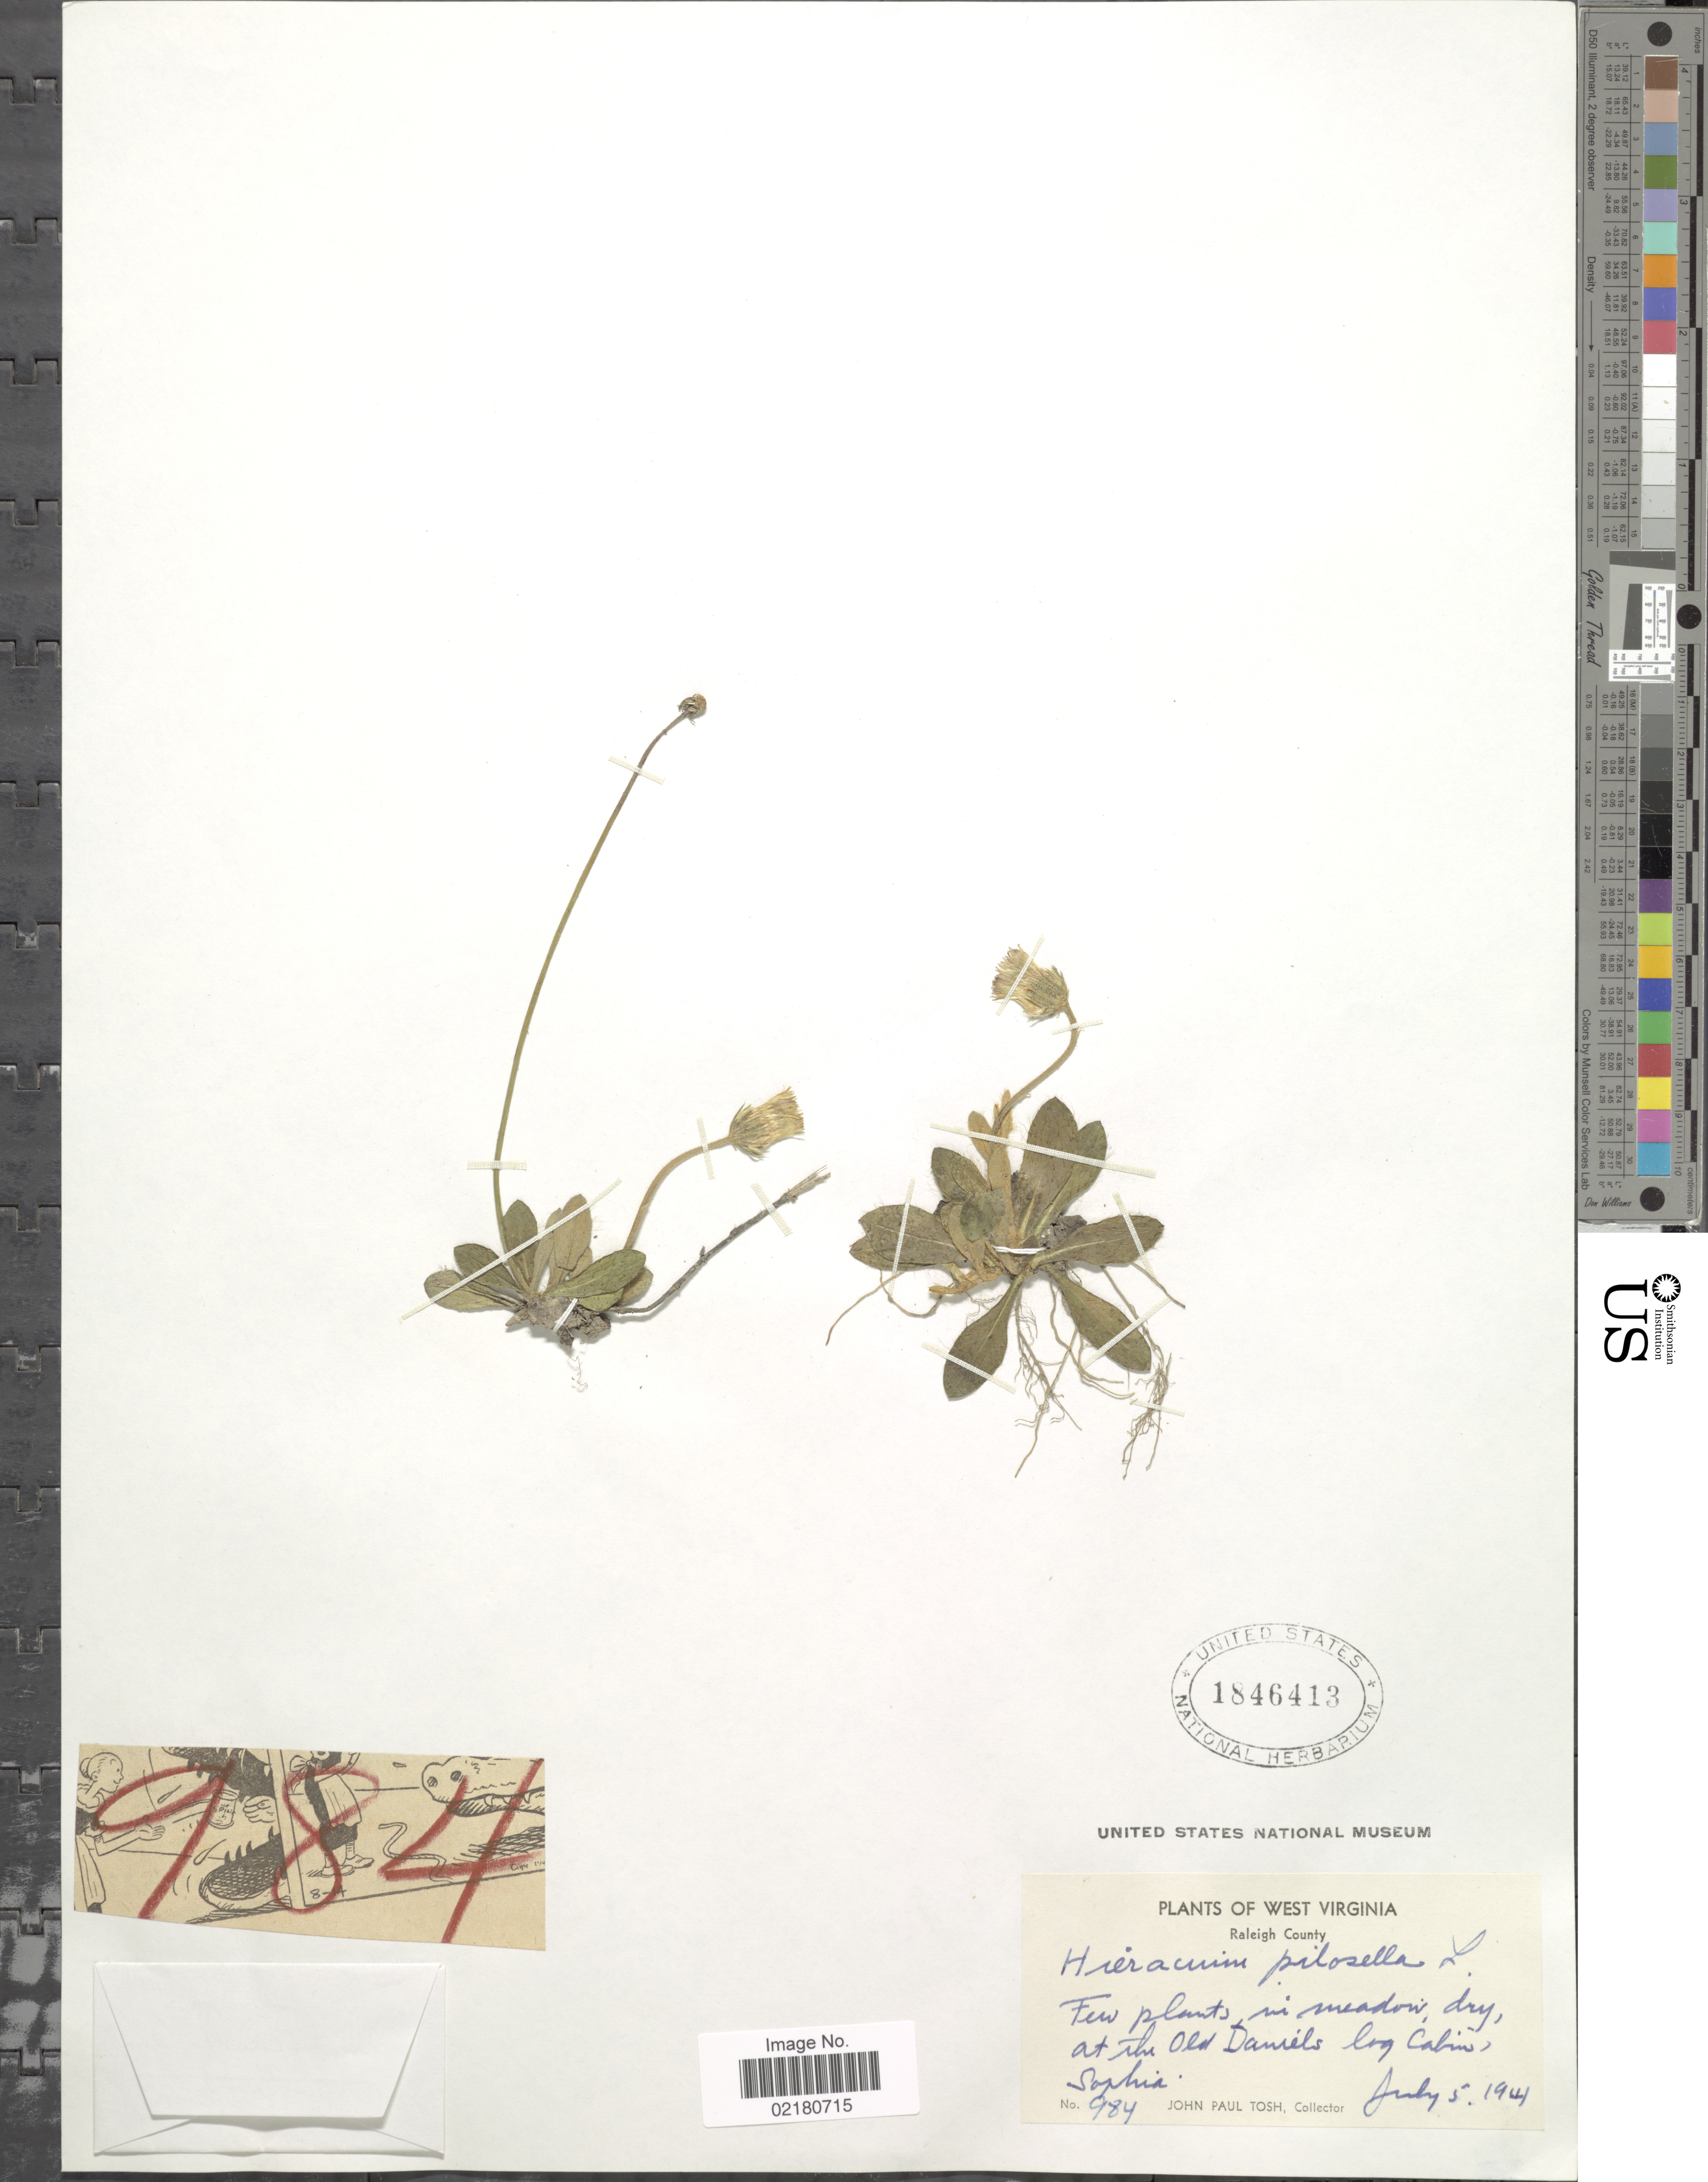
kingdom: Plantae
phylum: Tracheophyta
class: Magnoliopsida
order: Asterales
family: Asteraceae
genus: Pilosella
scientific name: Pilosella officinarum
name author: Vaill.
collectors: J. Tosh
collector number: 984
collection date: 1914-07-05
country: United States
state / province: West Virginia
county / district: Raleigh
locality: Raleigh County, dry at the old Daniels loc Cabin Sophia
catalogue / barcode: US 1846413